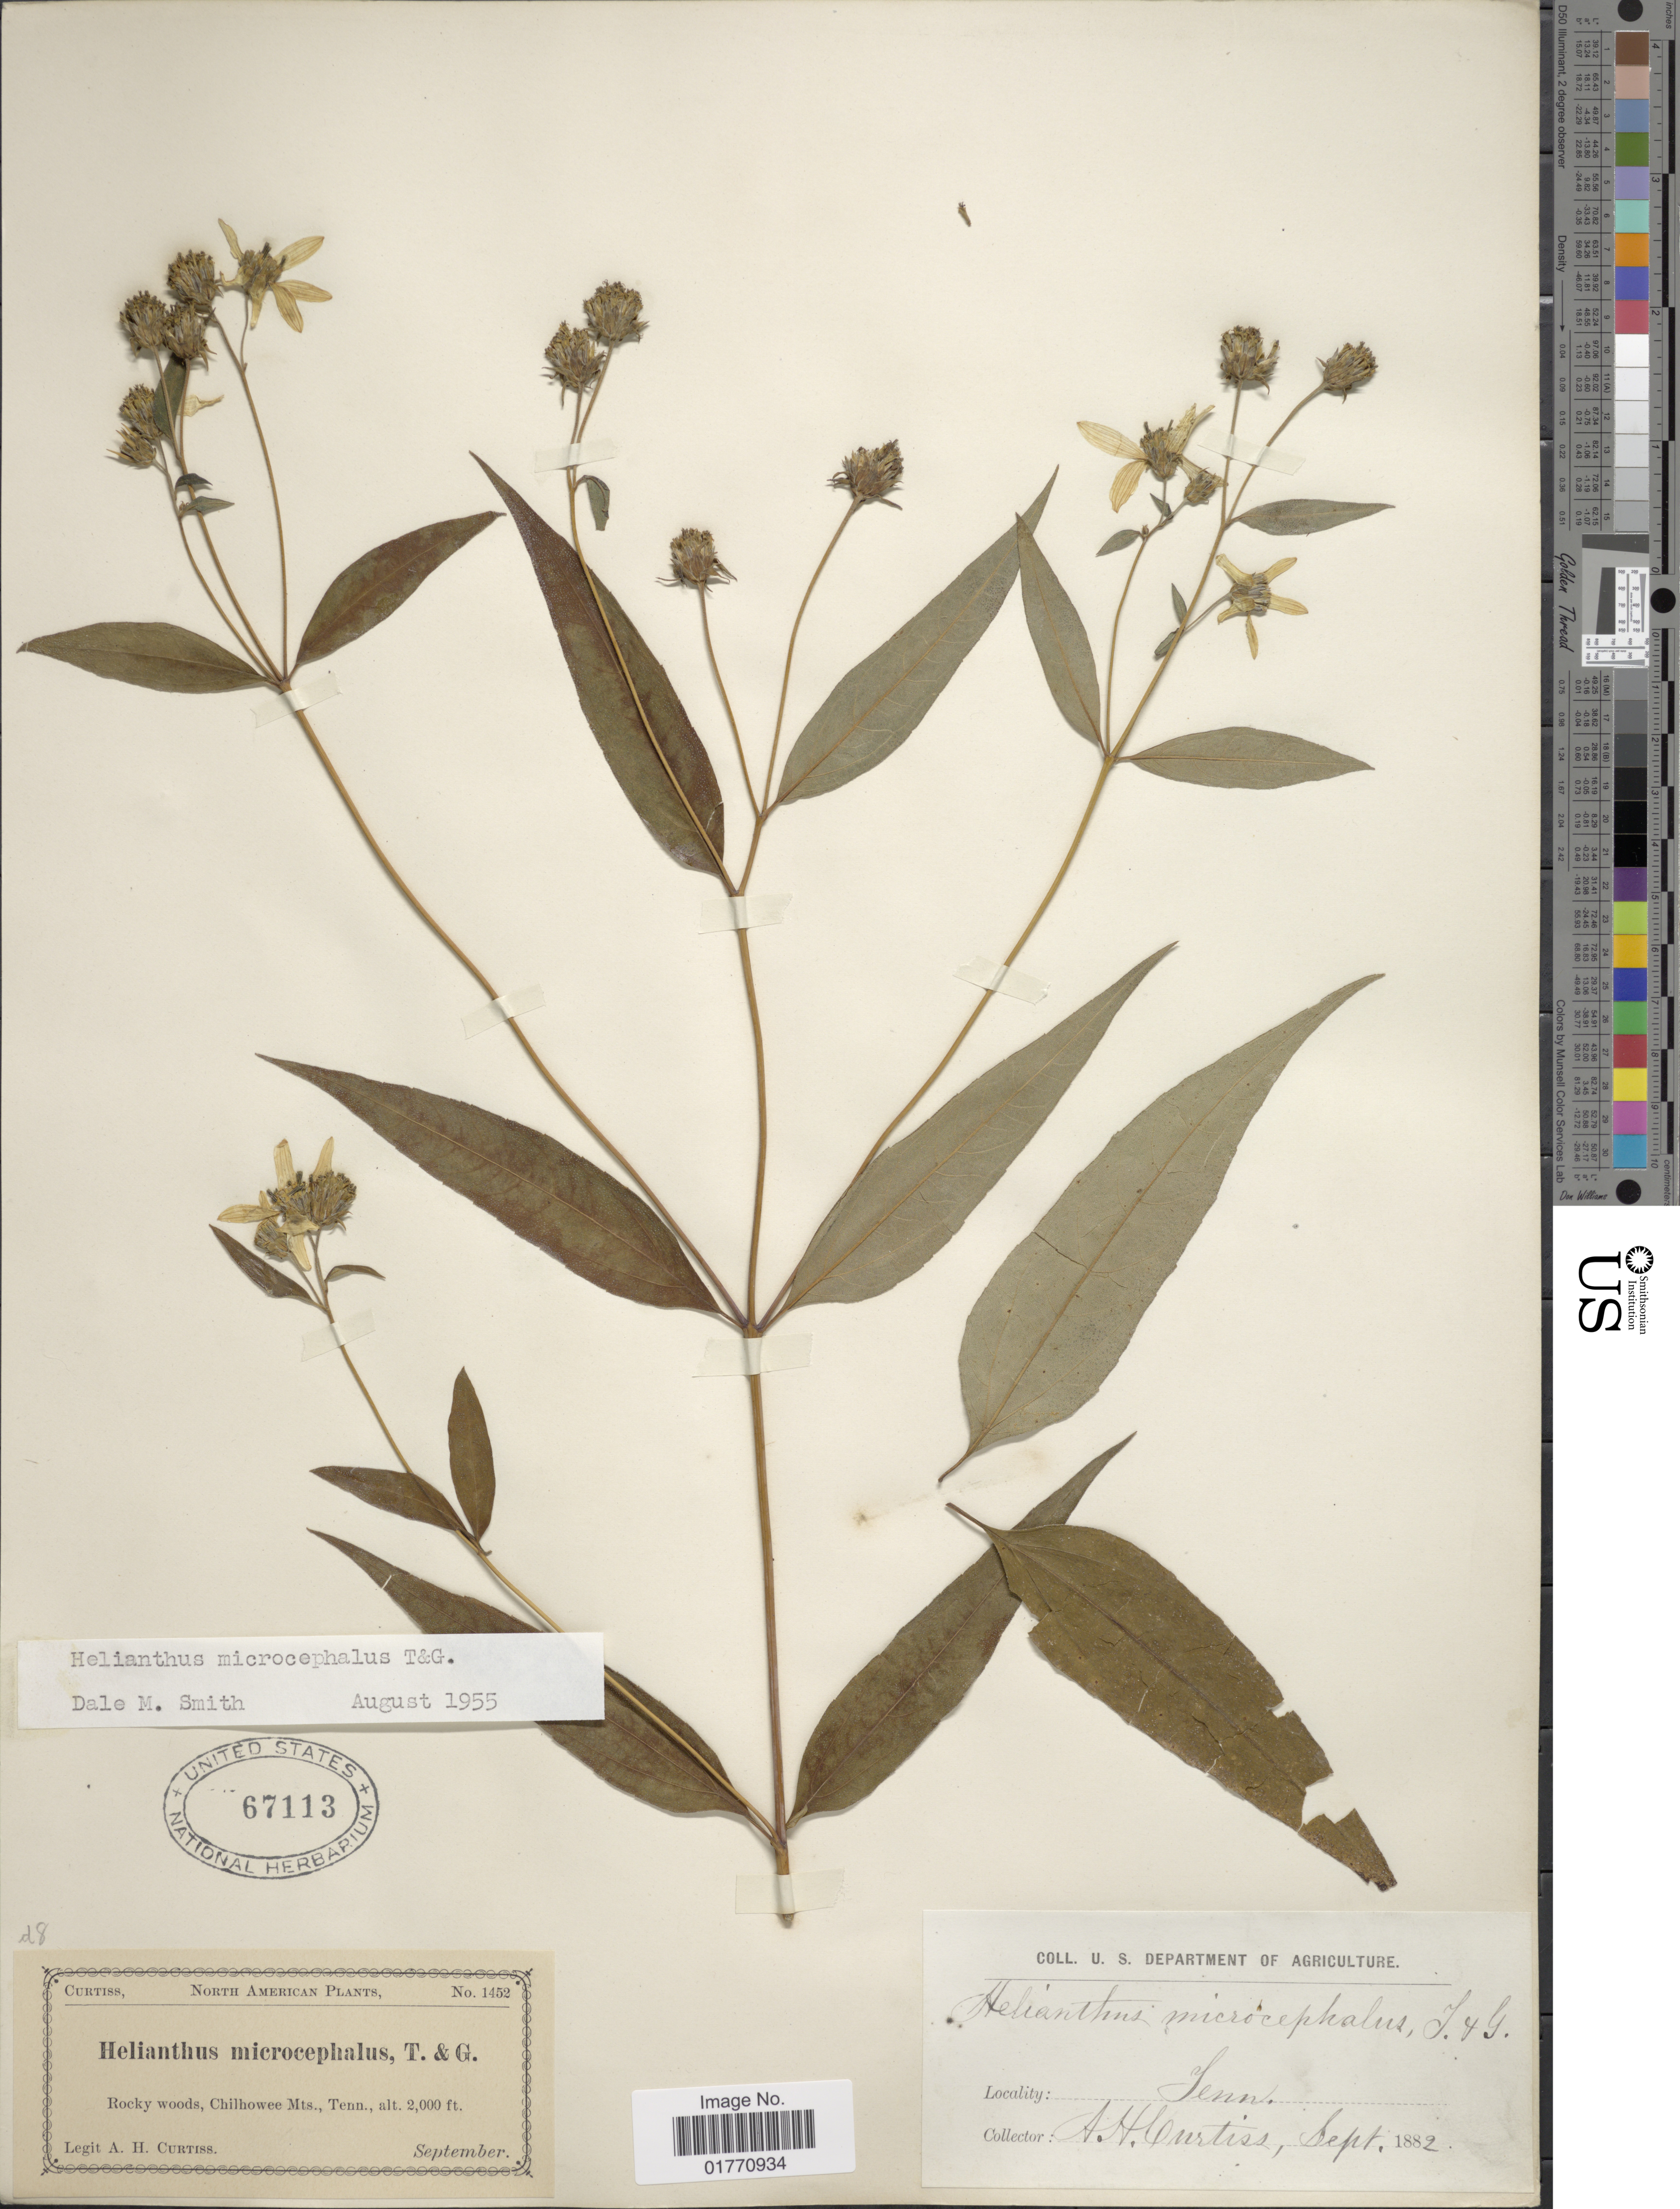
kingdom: Plantae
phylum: Tracheophyta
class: Magnoliopsida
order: Asterales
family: Asteraceae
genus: Helianthus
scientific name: Helianthus microcephalus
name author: Torr. & A. Gray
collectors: A. H. Curtiss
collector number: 1452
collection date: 1882-09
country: United States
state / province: Tennessee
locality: Rocky woods, Chilhowee Mts.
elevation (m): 610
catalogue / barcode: US 67113